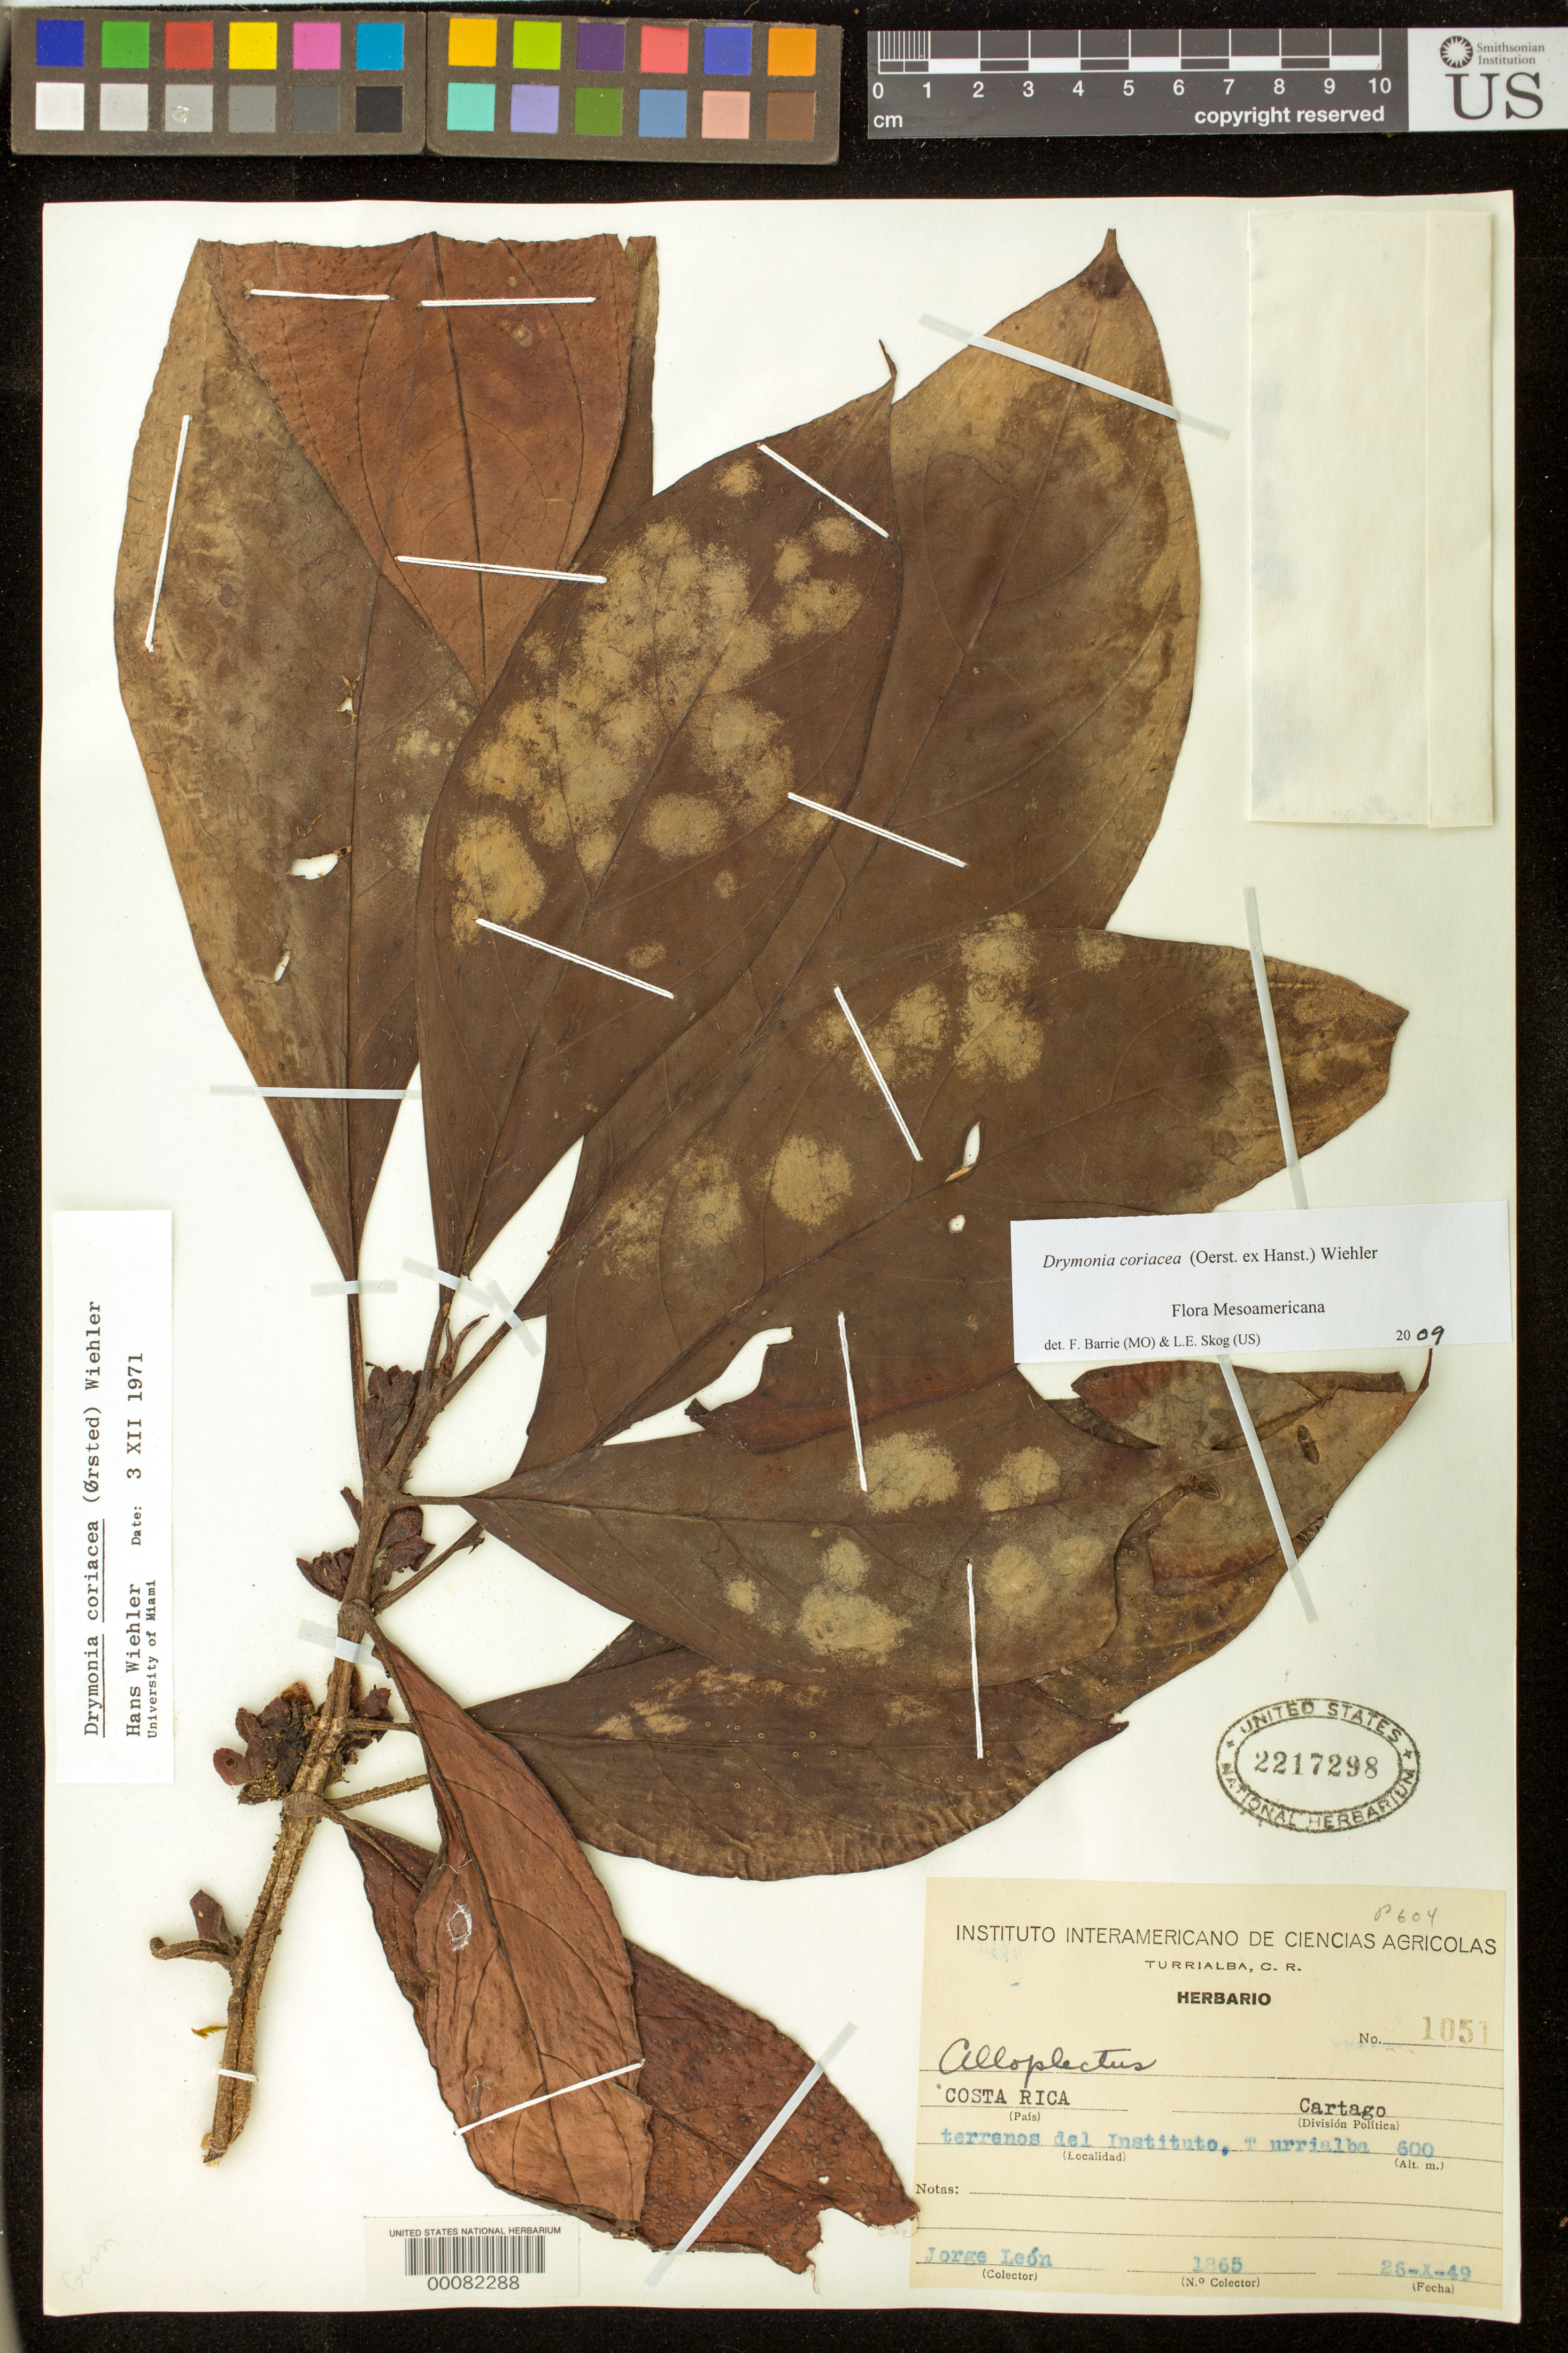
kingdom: Plantae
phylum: Tracheophyta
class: Magnoliopsida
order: Lamiales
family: Gesneriaceae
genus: Drymonia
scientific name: Drymonia coriacea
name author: (Oerst. ex Hanst.) Wiehler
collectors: J. León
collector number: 1865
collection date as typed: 26 Oct 1949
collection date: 1949-10-26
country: Costa Rica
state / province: Cartago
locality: Terrenos del Instituto, Turrialba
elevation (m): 600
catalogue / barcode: US 2217298